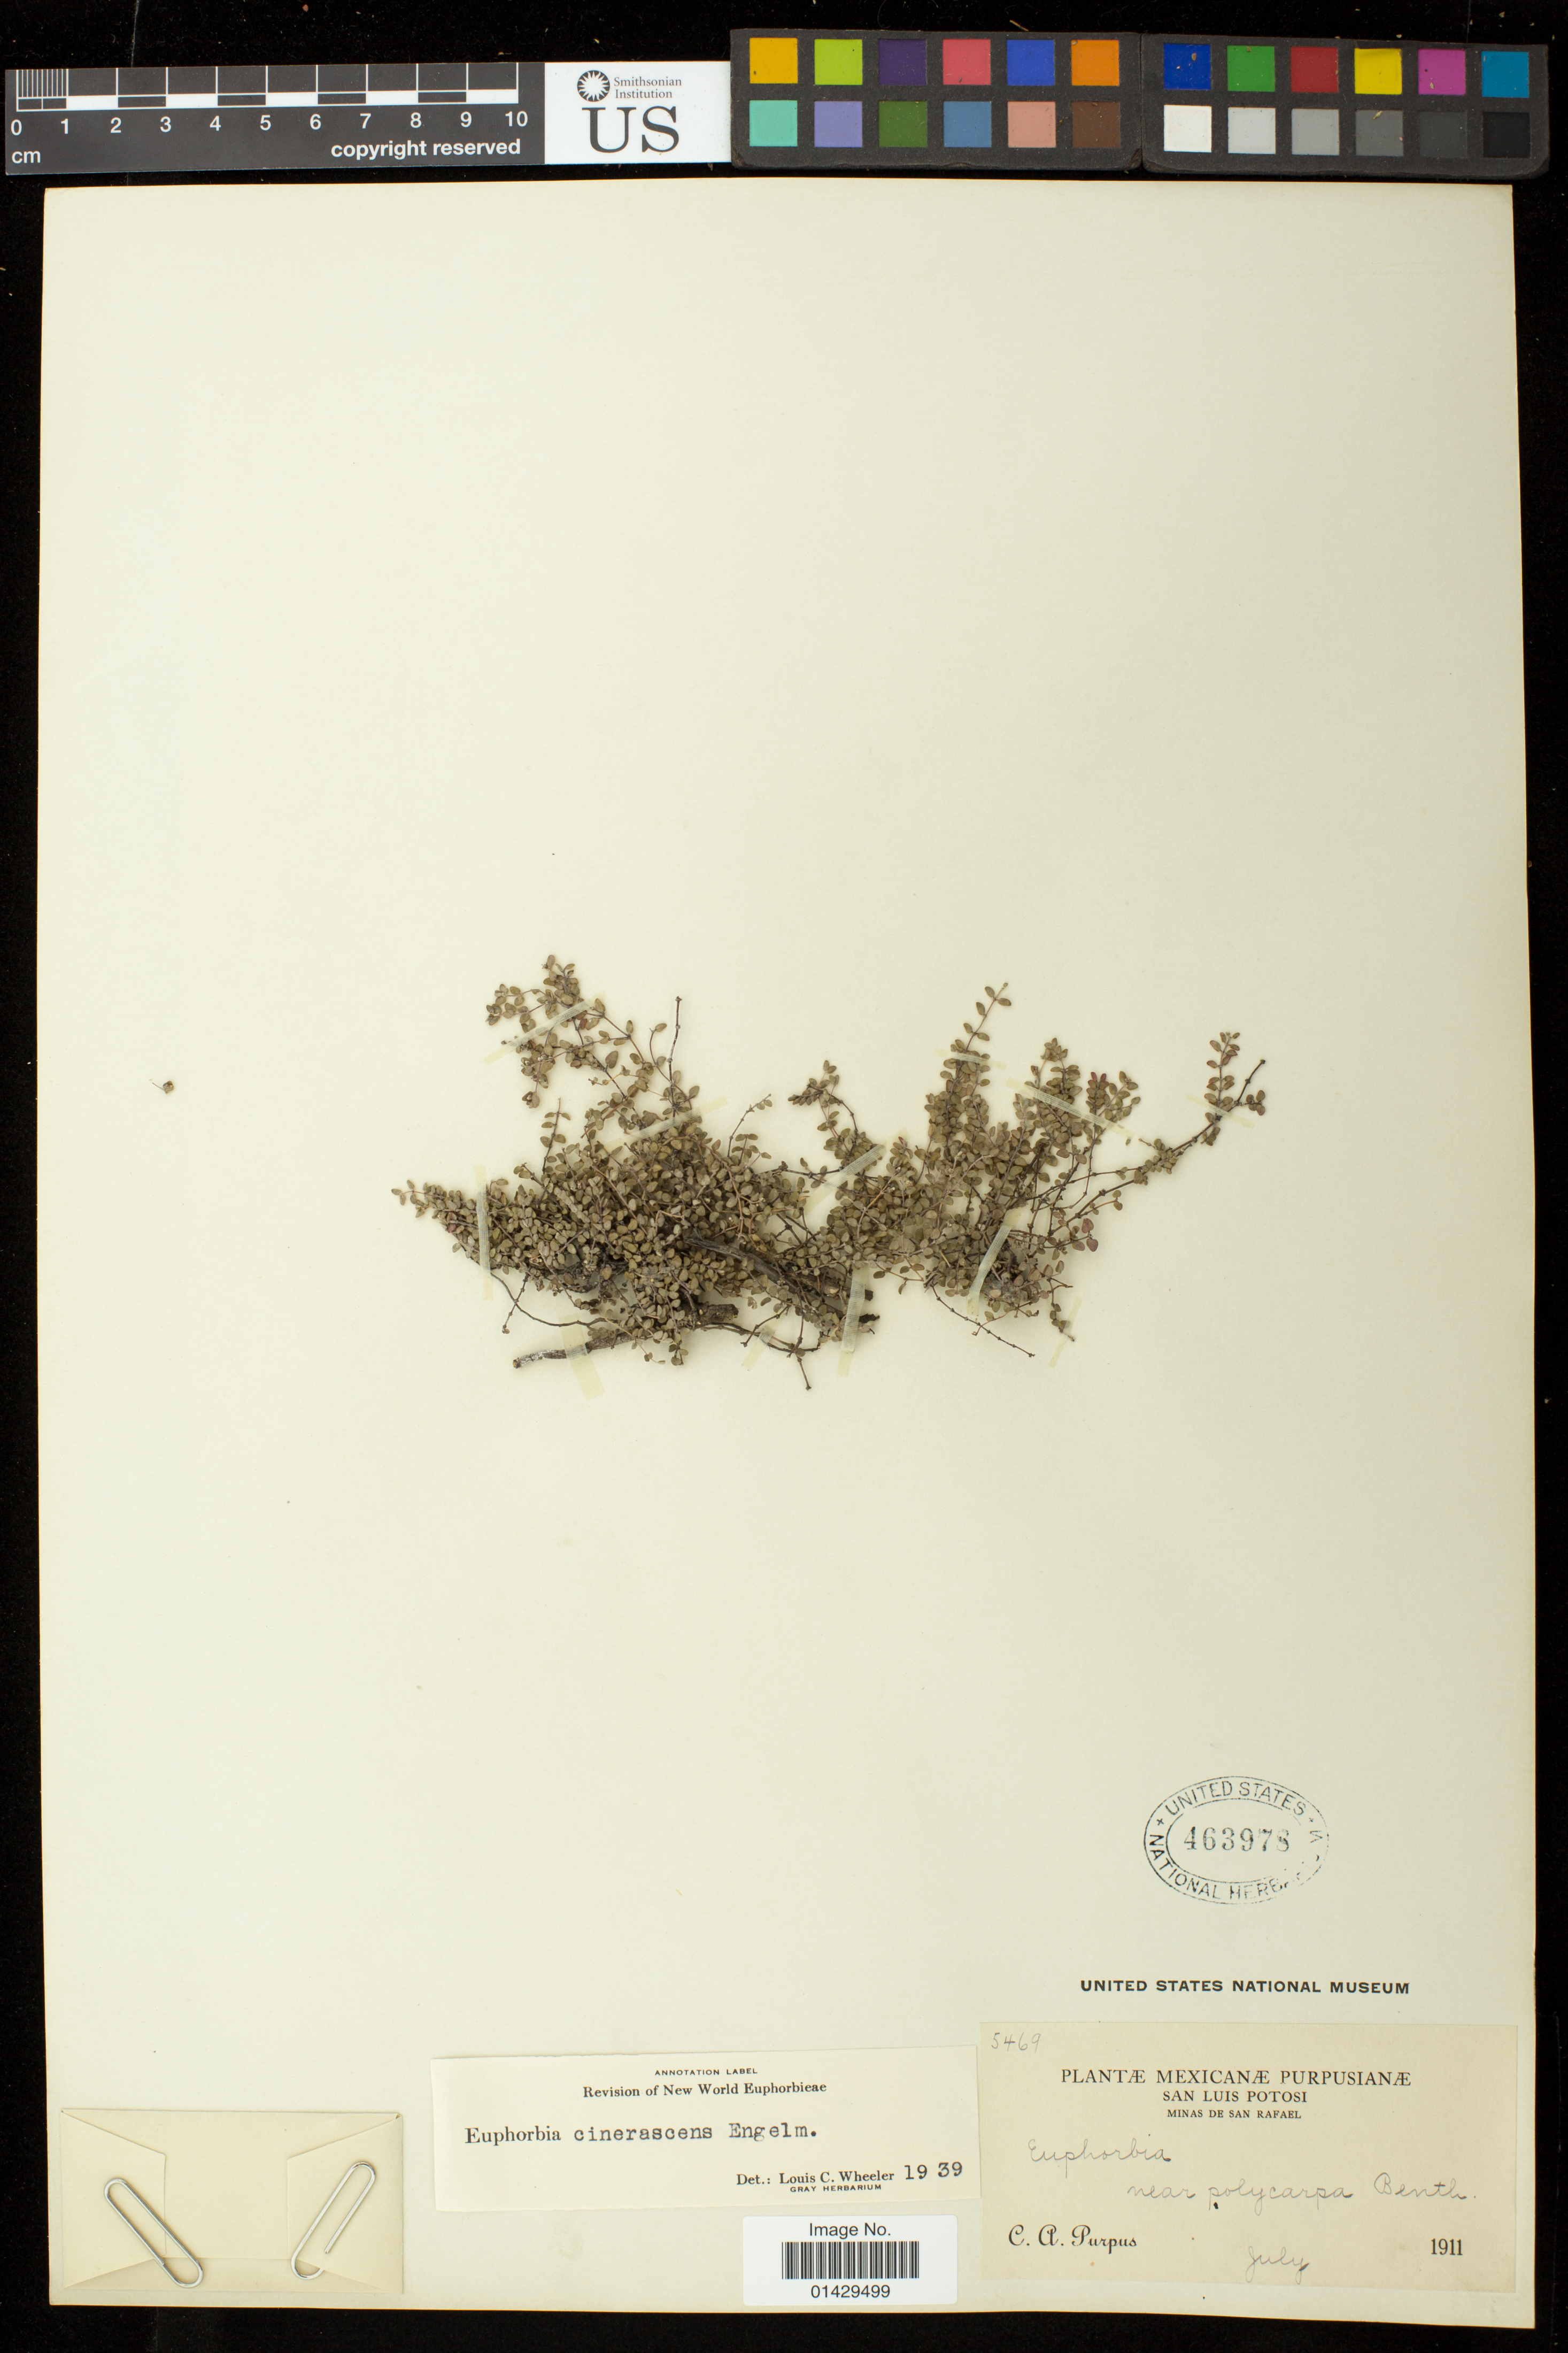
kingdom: Plantae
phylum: Tracheophyta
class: Magnoliopsida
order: Malpighiales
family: Euphorbiaceae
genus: Euphorbia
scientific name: Euphorbia cinerascens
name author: Engelm. in Emory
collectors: C. A. Purpus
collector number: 5469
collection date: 1911-07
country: Mexico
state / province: San Luis Potosí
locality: Minas de San Rafael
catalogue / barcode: US 463978